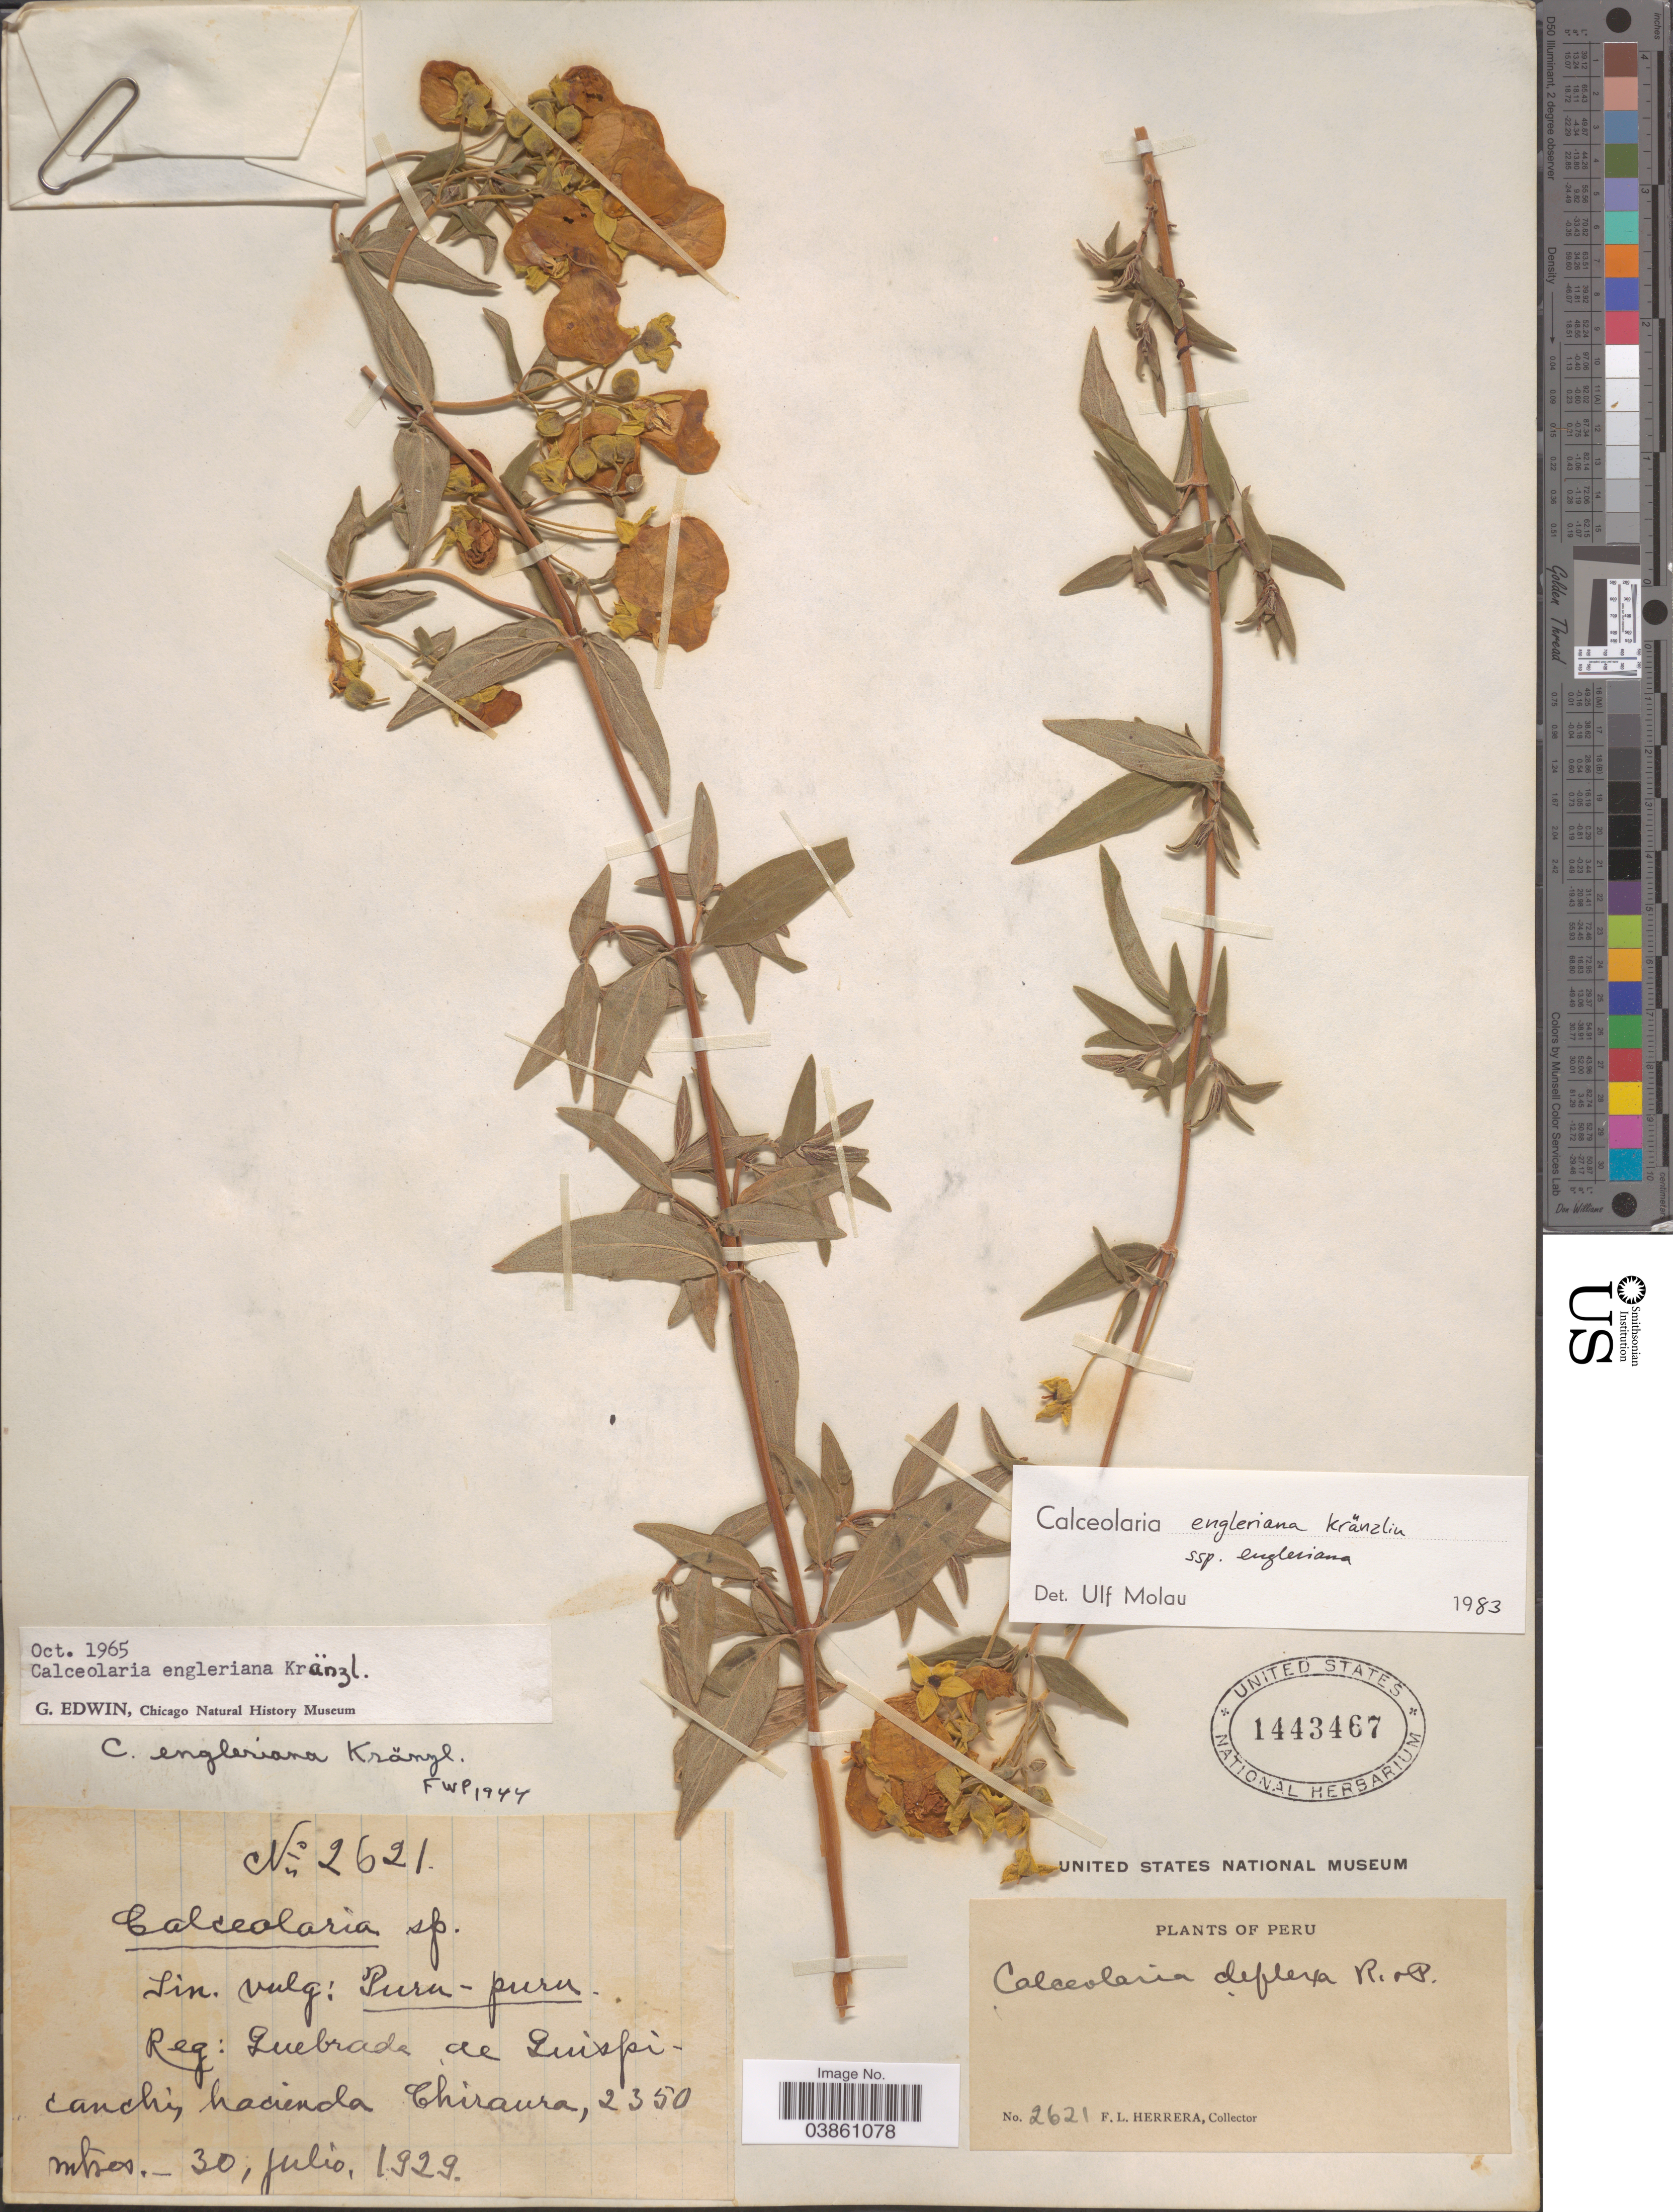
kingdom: Plantae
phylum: Tracheophyta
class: Magnoliopsida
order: Lamiales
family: Calceolariaceae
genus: Calceolaria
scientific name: Calceolaria engleriana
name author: Kraenzl.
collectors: F. L. Herrera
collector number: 2621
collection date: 1929-07-30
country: Peru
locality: Reg: Quebrada de Quispicanchi, Hacienda Chiraura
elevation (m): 2350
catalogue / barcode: US 1443467